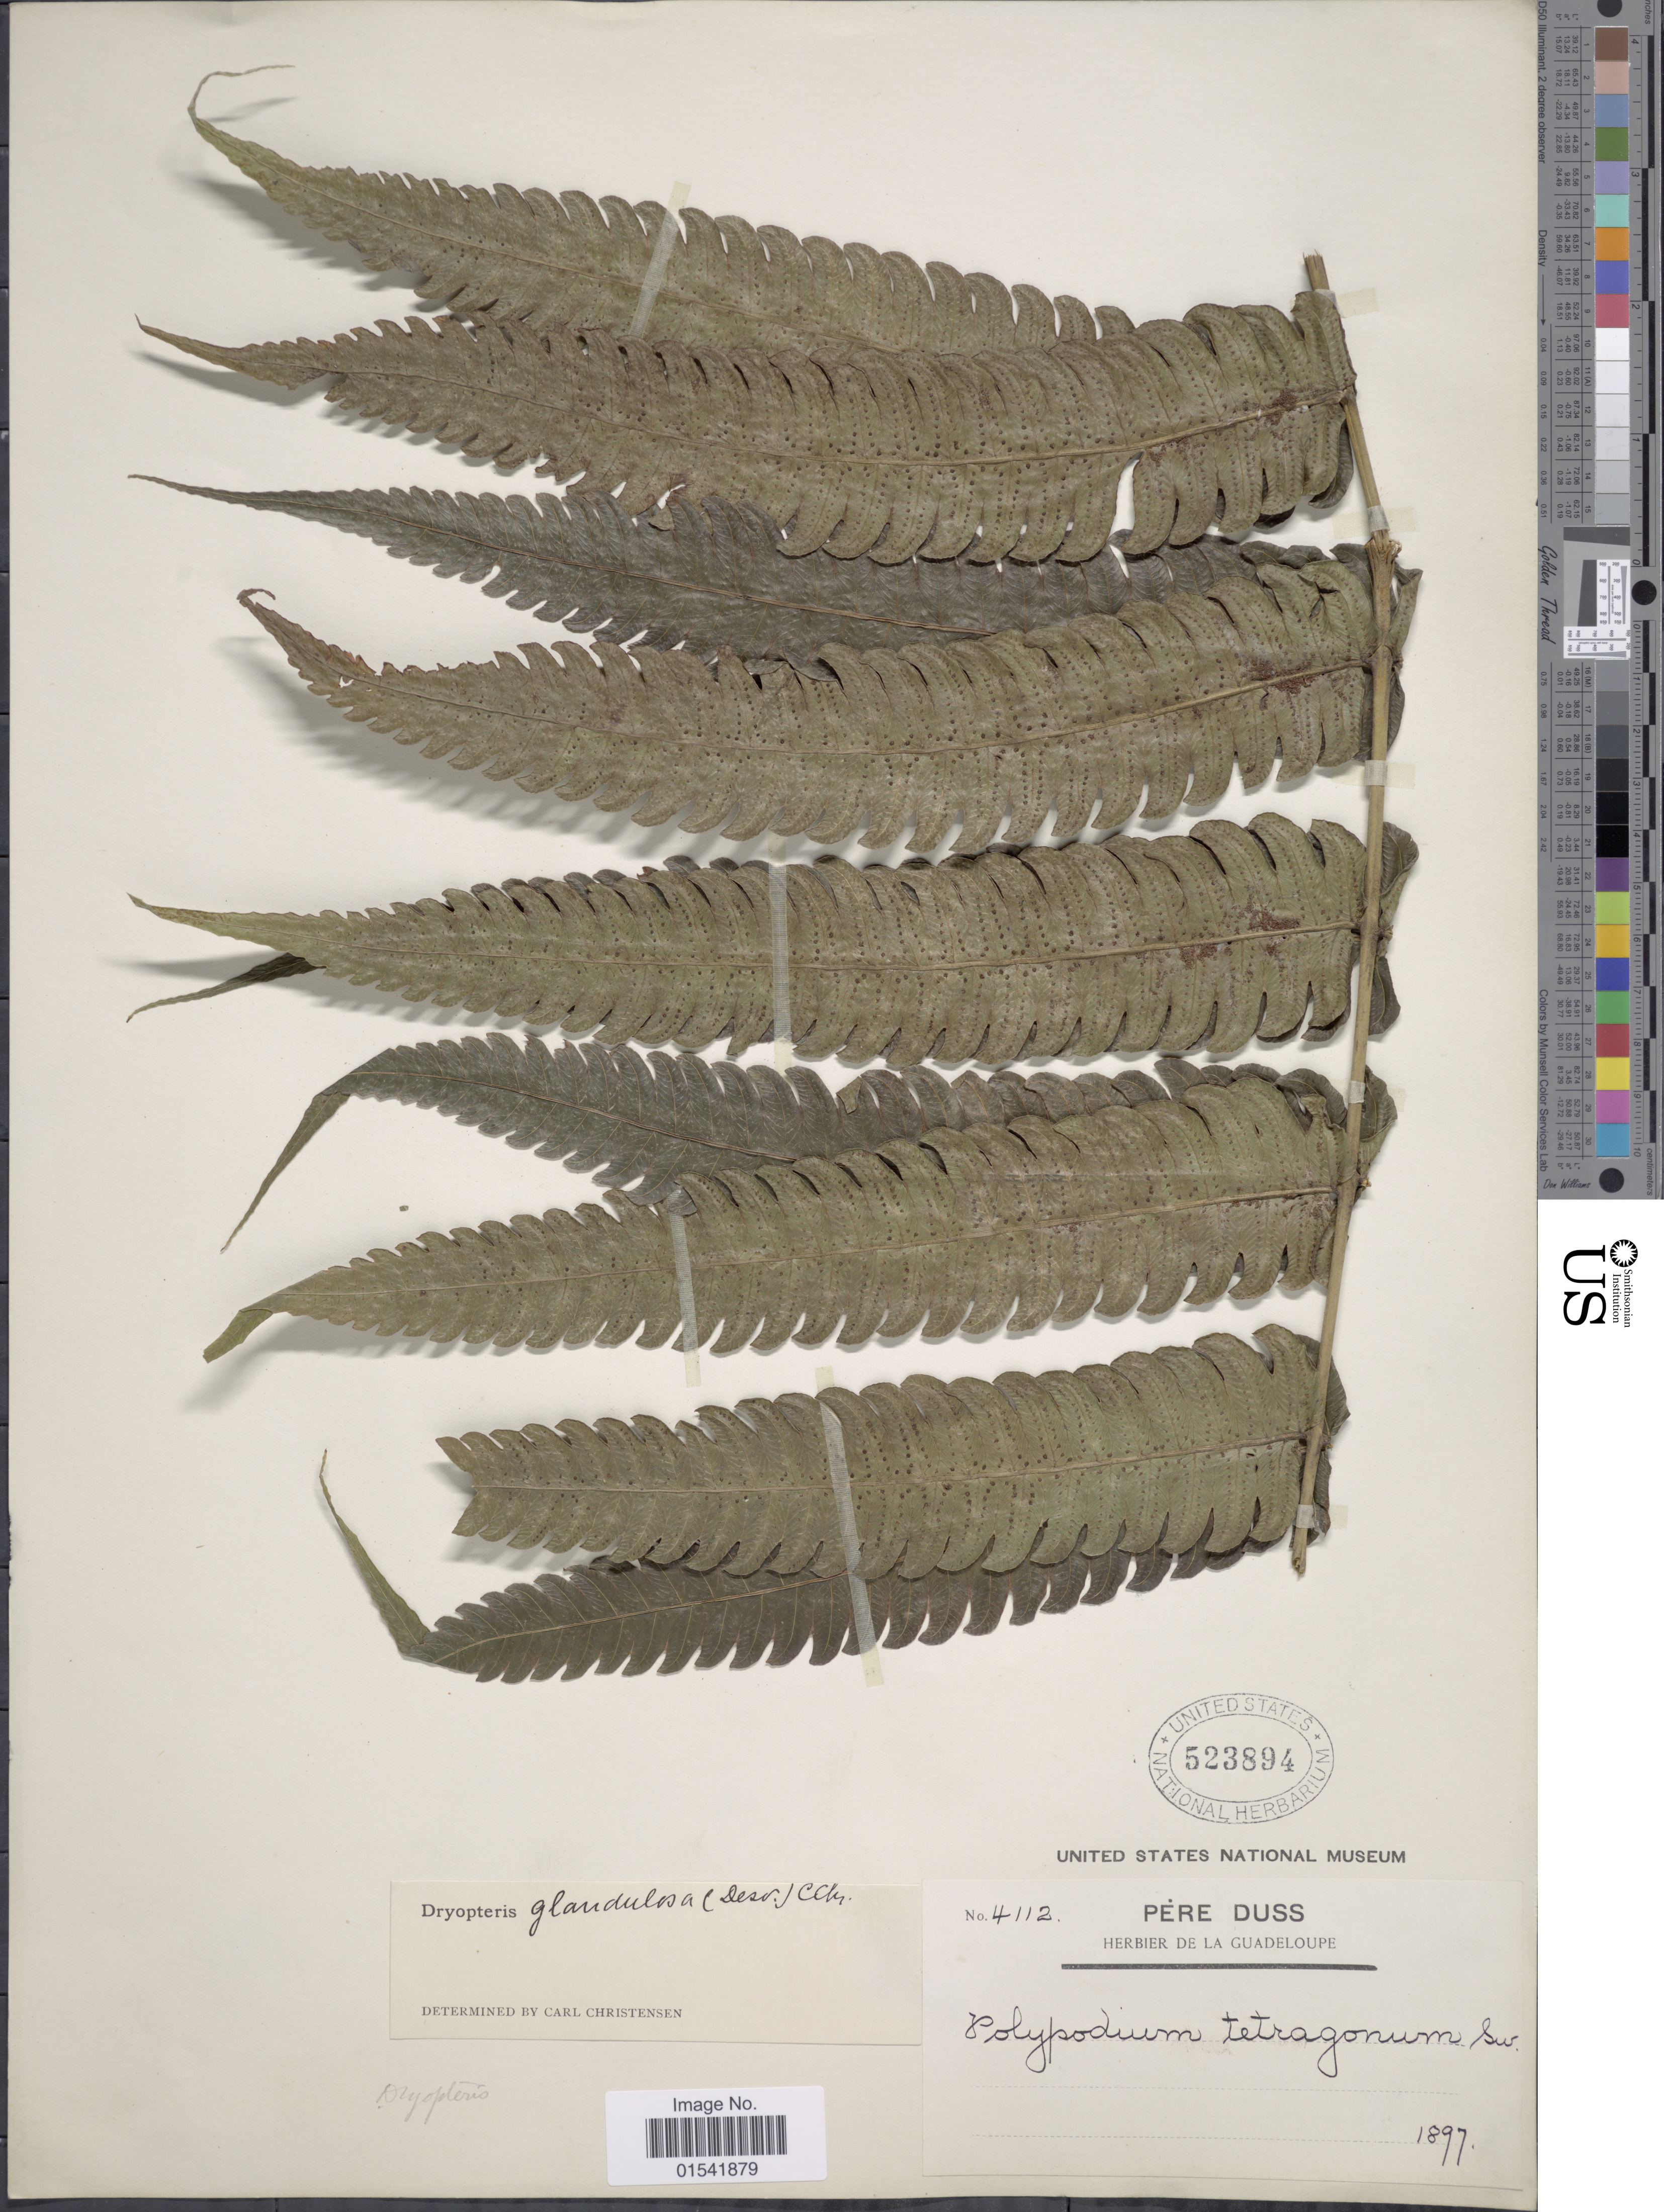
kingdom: Plantae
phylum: Tracheophyta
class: Polypodiopsida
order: Polypodiales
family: Thelypteridaceae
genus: Steiropteris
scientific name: Steiropteris glandulosa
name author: (Hook. f.) Pic. Serm.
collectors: Père Duss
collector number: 4112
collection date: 1897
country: Guadeloupe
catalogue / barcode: US 523894